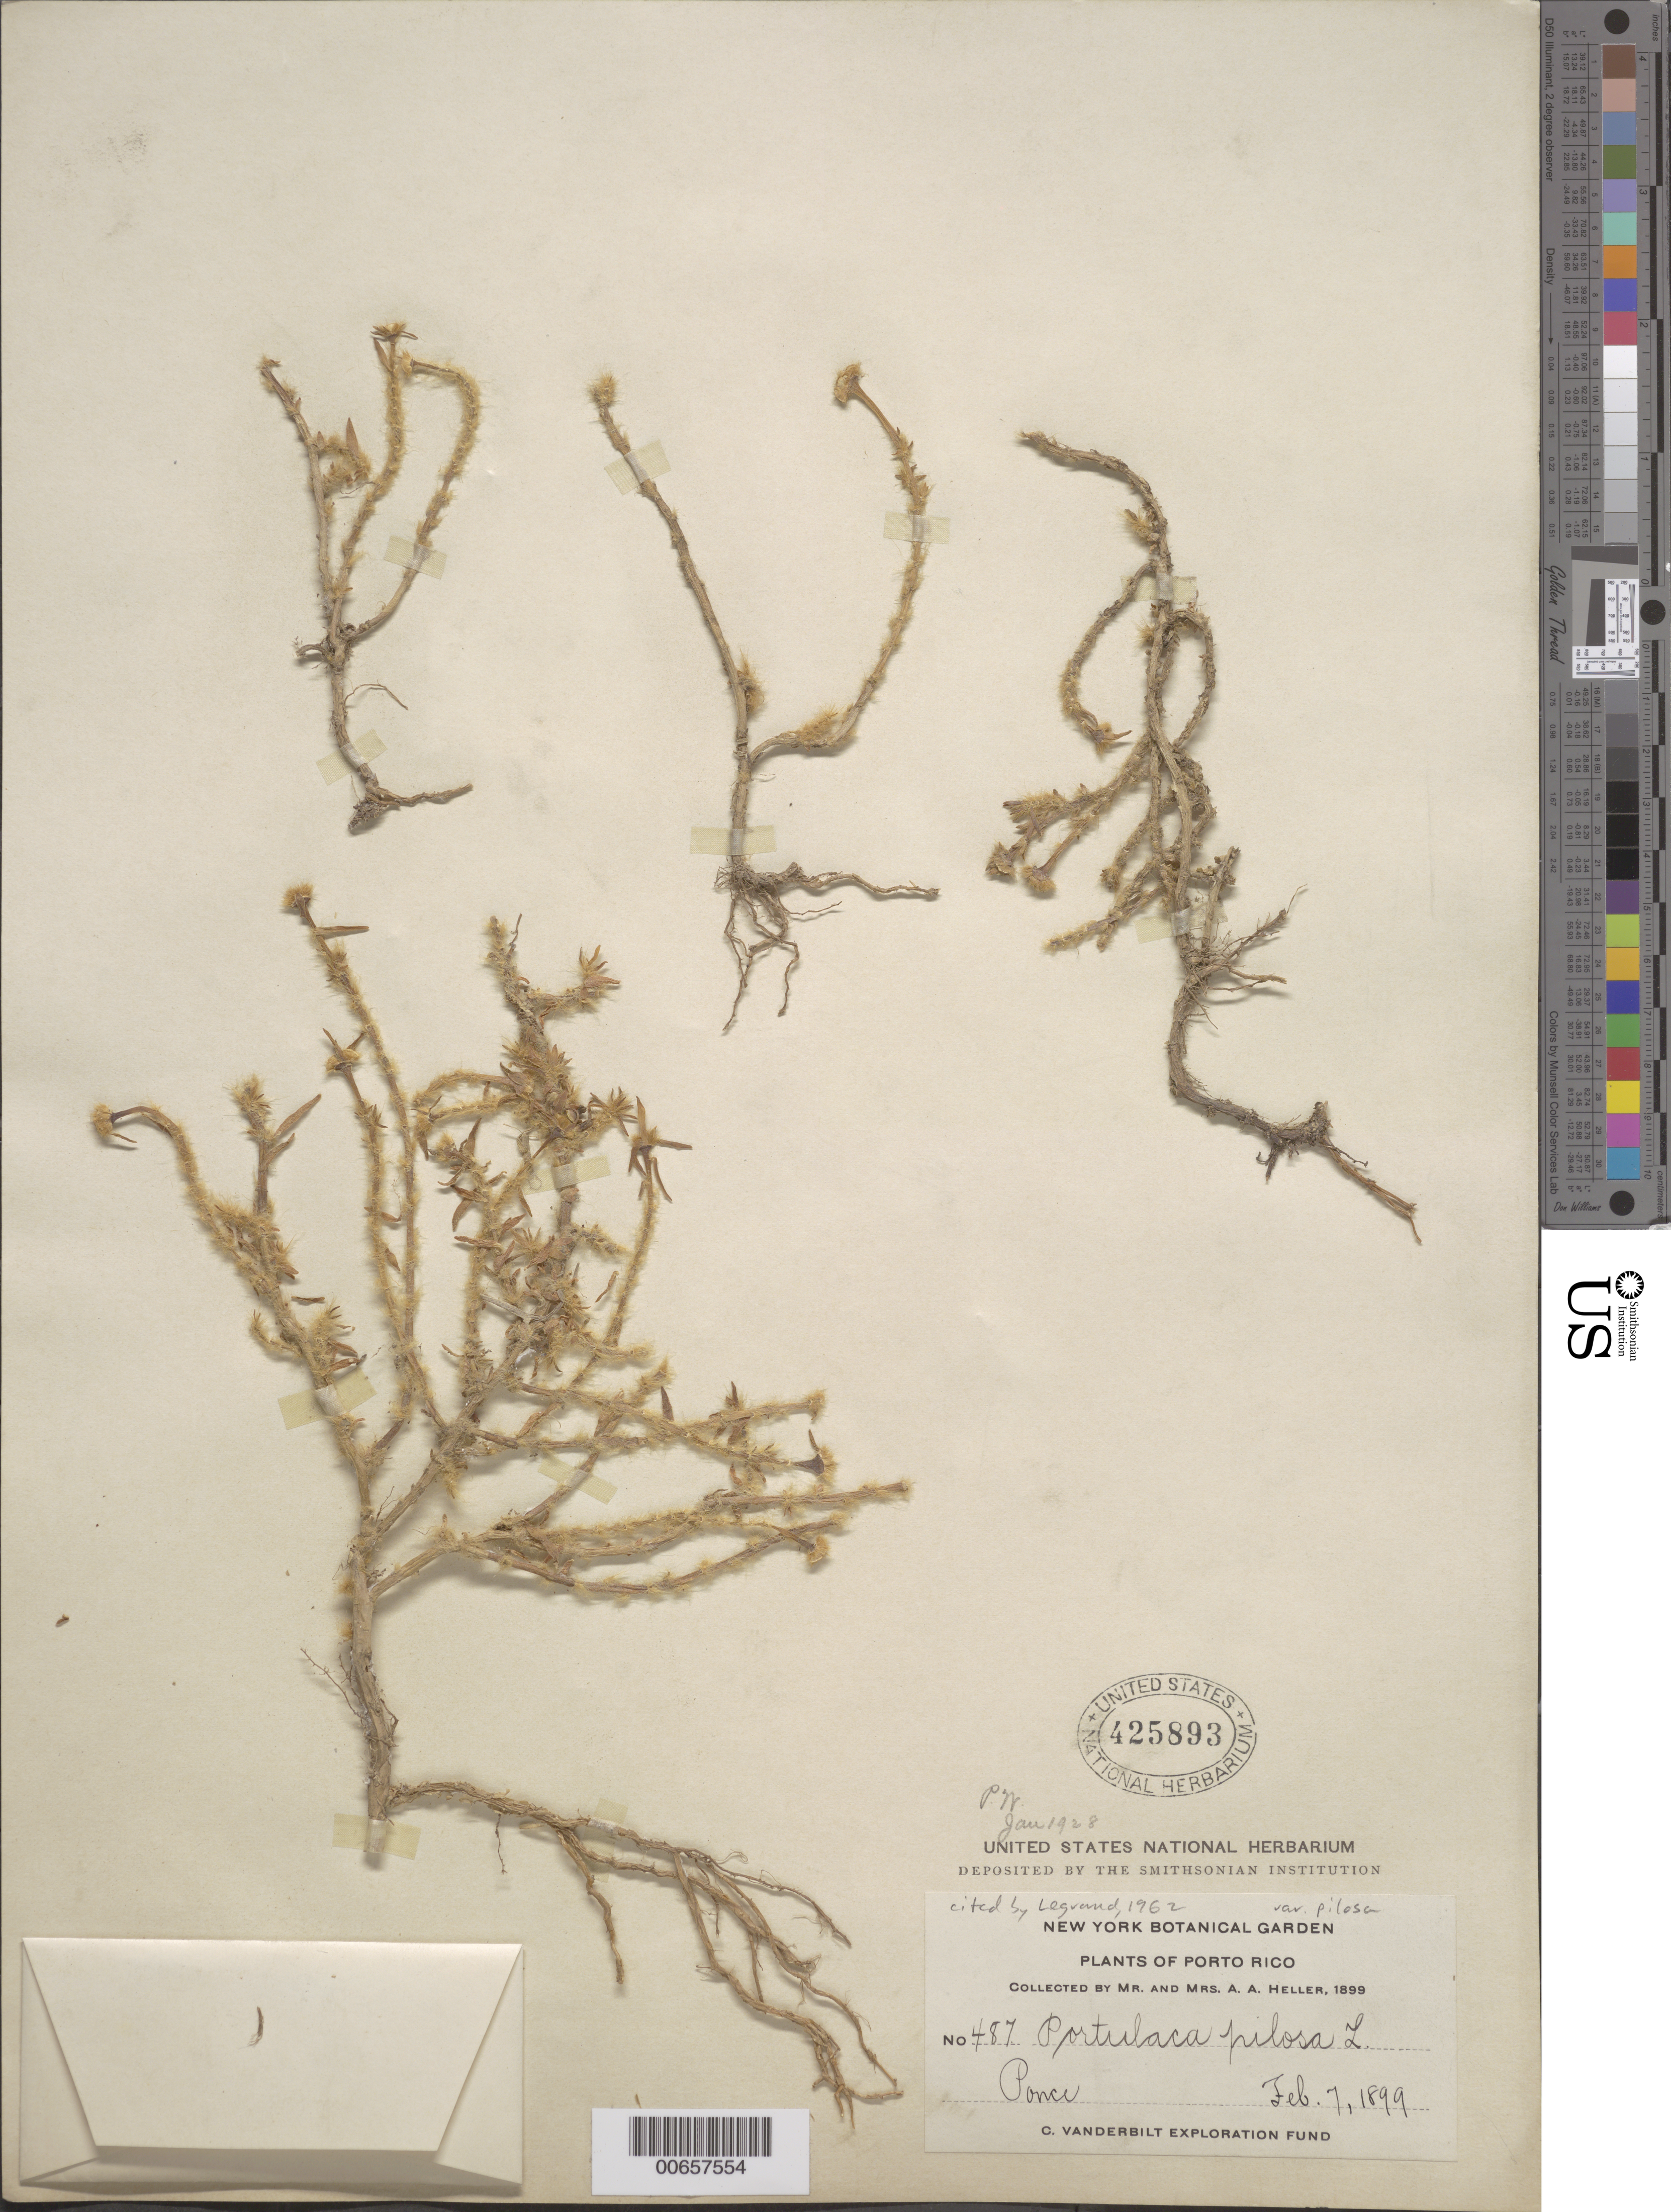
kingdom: Plantae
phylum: Tracheophyta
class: Magnoliopsida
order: Caryophyllales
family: Portulacaceae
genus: Portulaca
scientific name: Portulaca pilosa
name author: L.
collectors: A. A. Heller & -- Heller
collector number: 487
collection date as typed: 07 Feb 1899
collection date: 1899-02-07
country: Puerto Rico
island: Greater Antilles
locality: Ponce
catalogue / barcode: US 425893